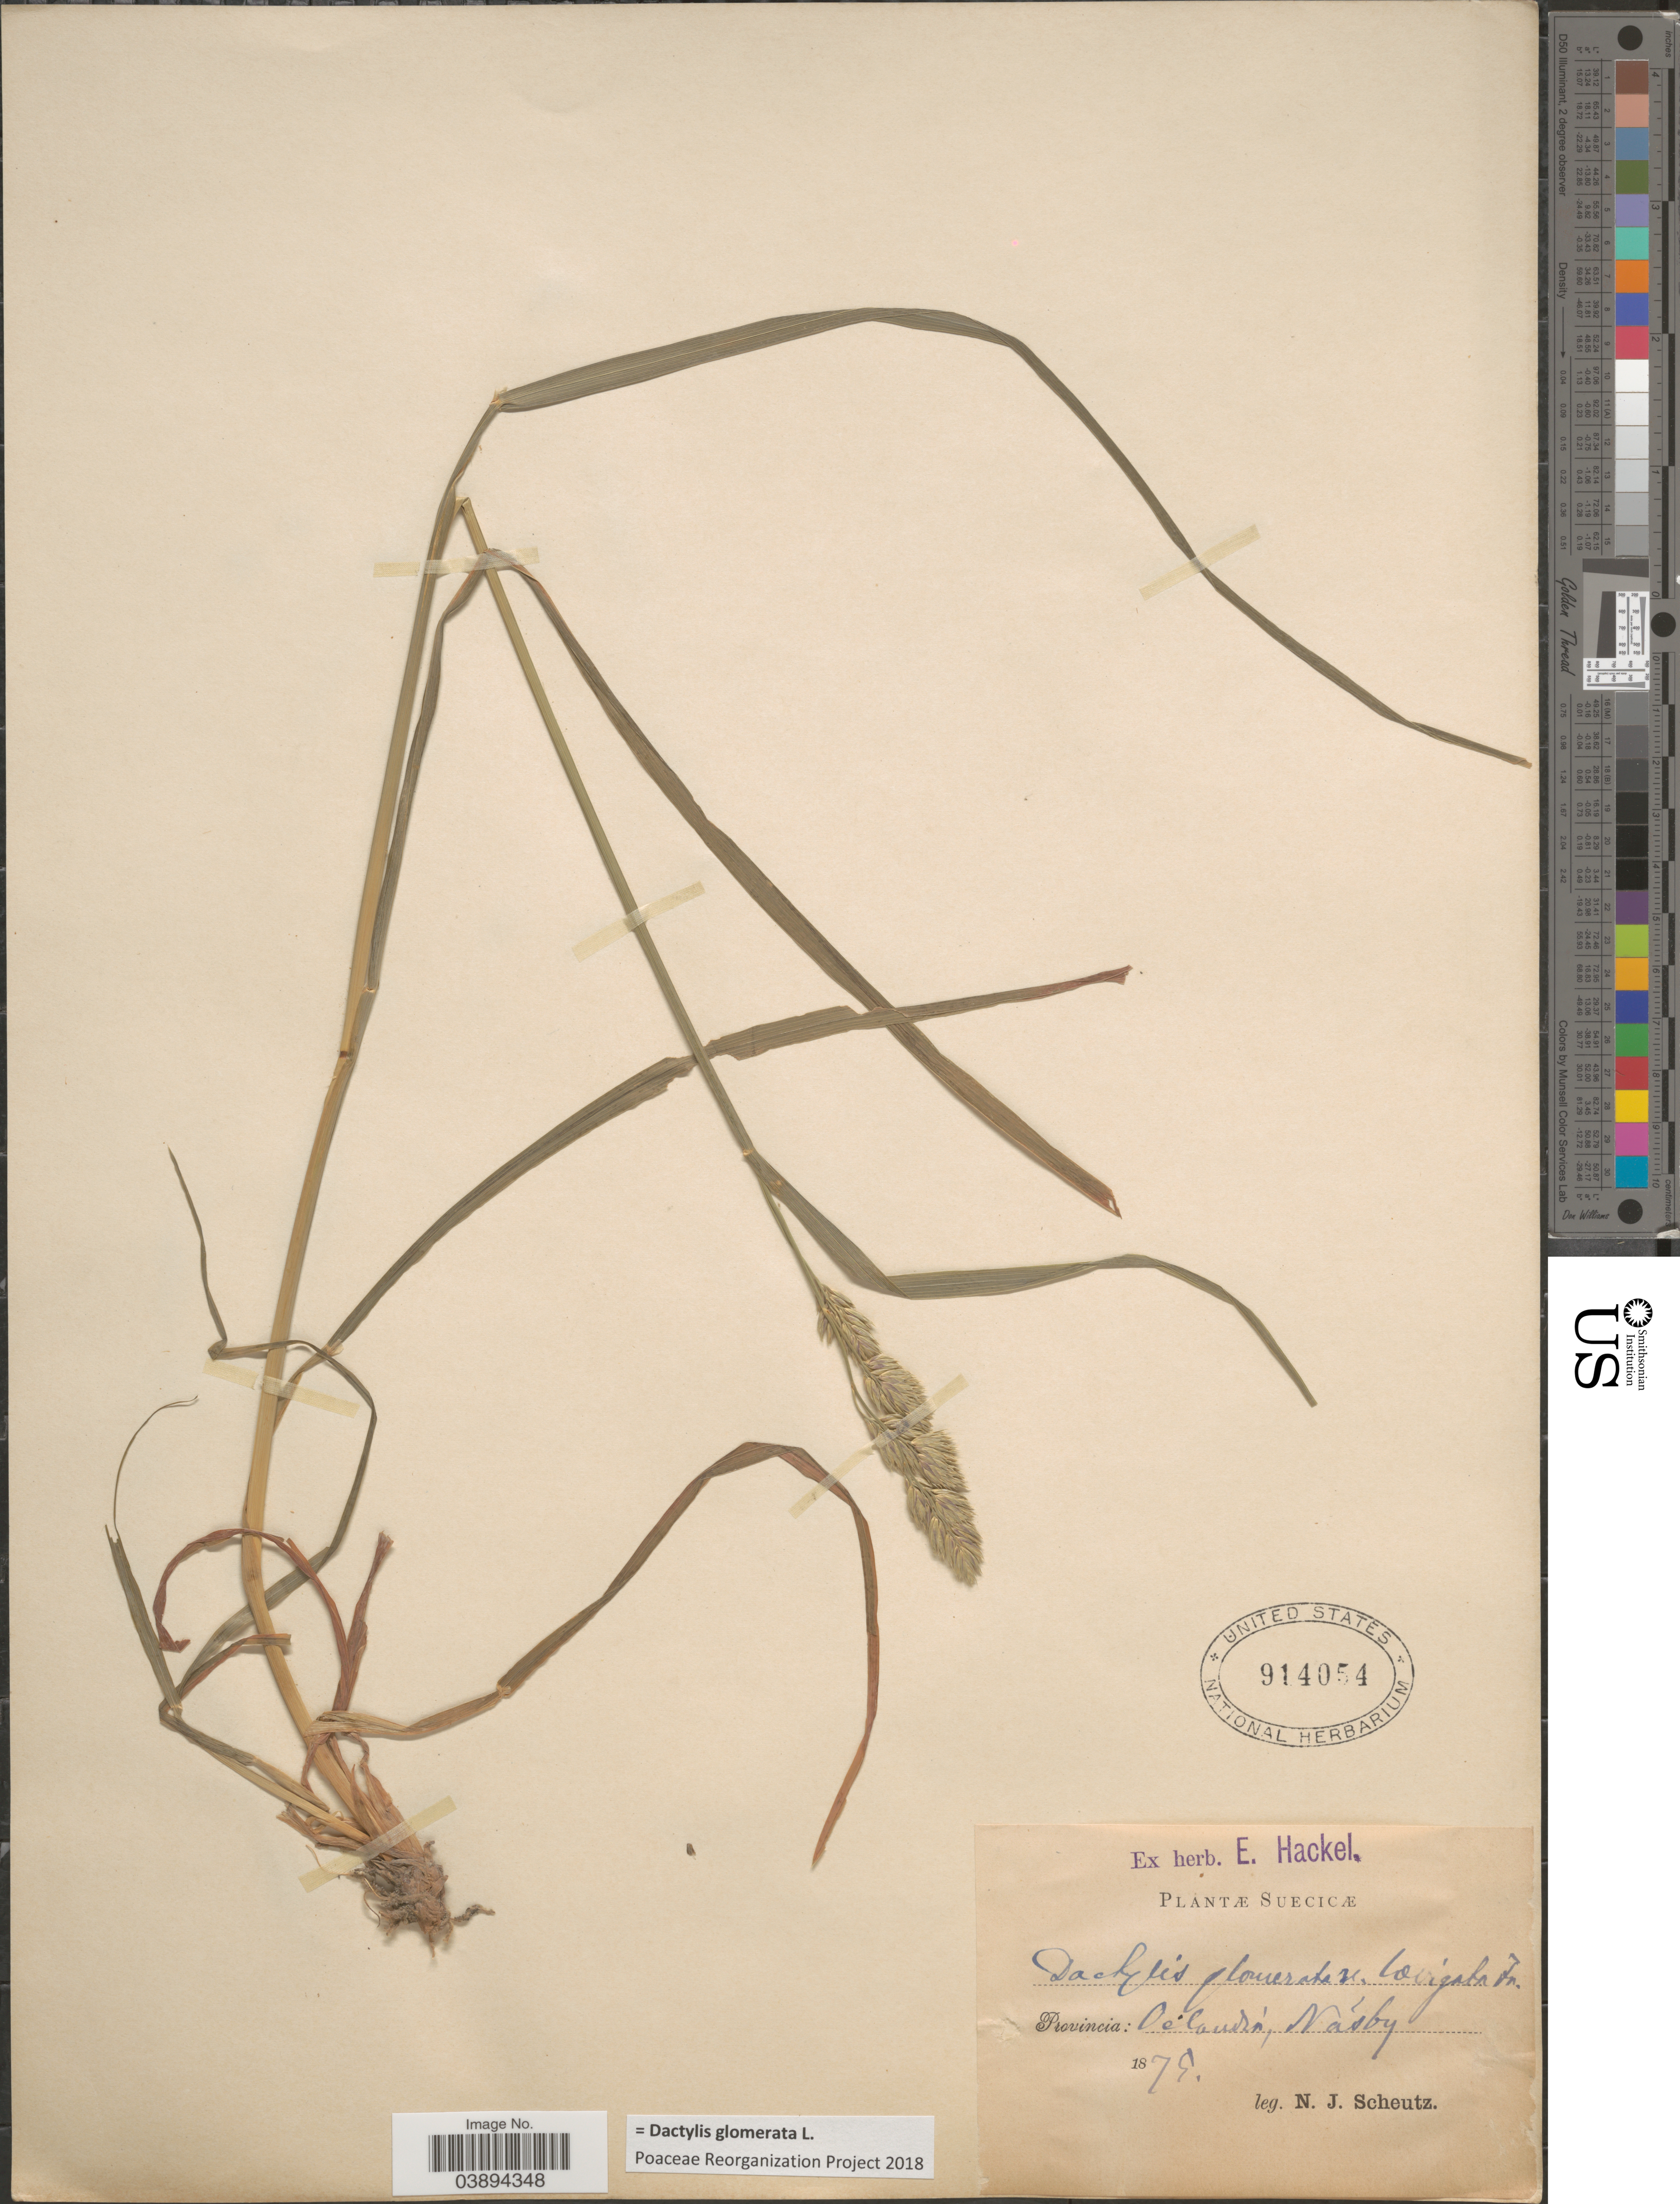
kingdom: Plantae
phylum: Tracheophyta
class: Liliopsida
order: Poales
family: Poaceae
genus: Dactylis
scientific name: Dactylis glomerata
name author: L.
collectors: N. Scheutz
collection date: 1879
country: Sweden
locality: Suecicæ. Provincia: Oélandià, Nãsby.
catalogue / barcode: US 914054